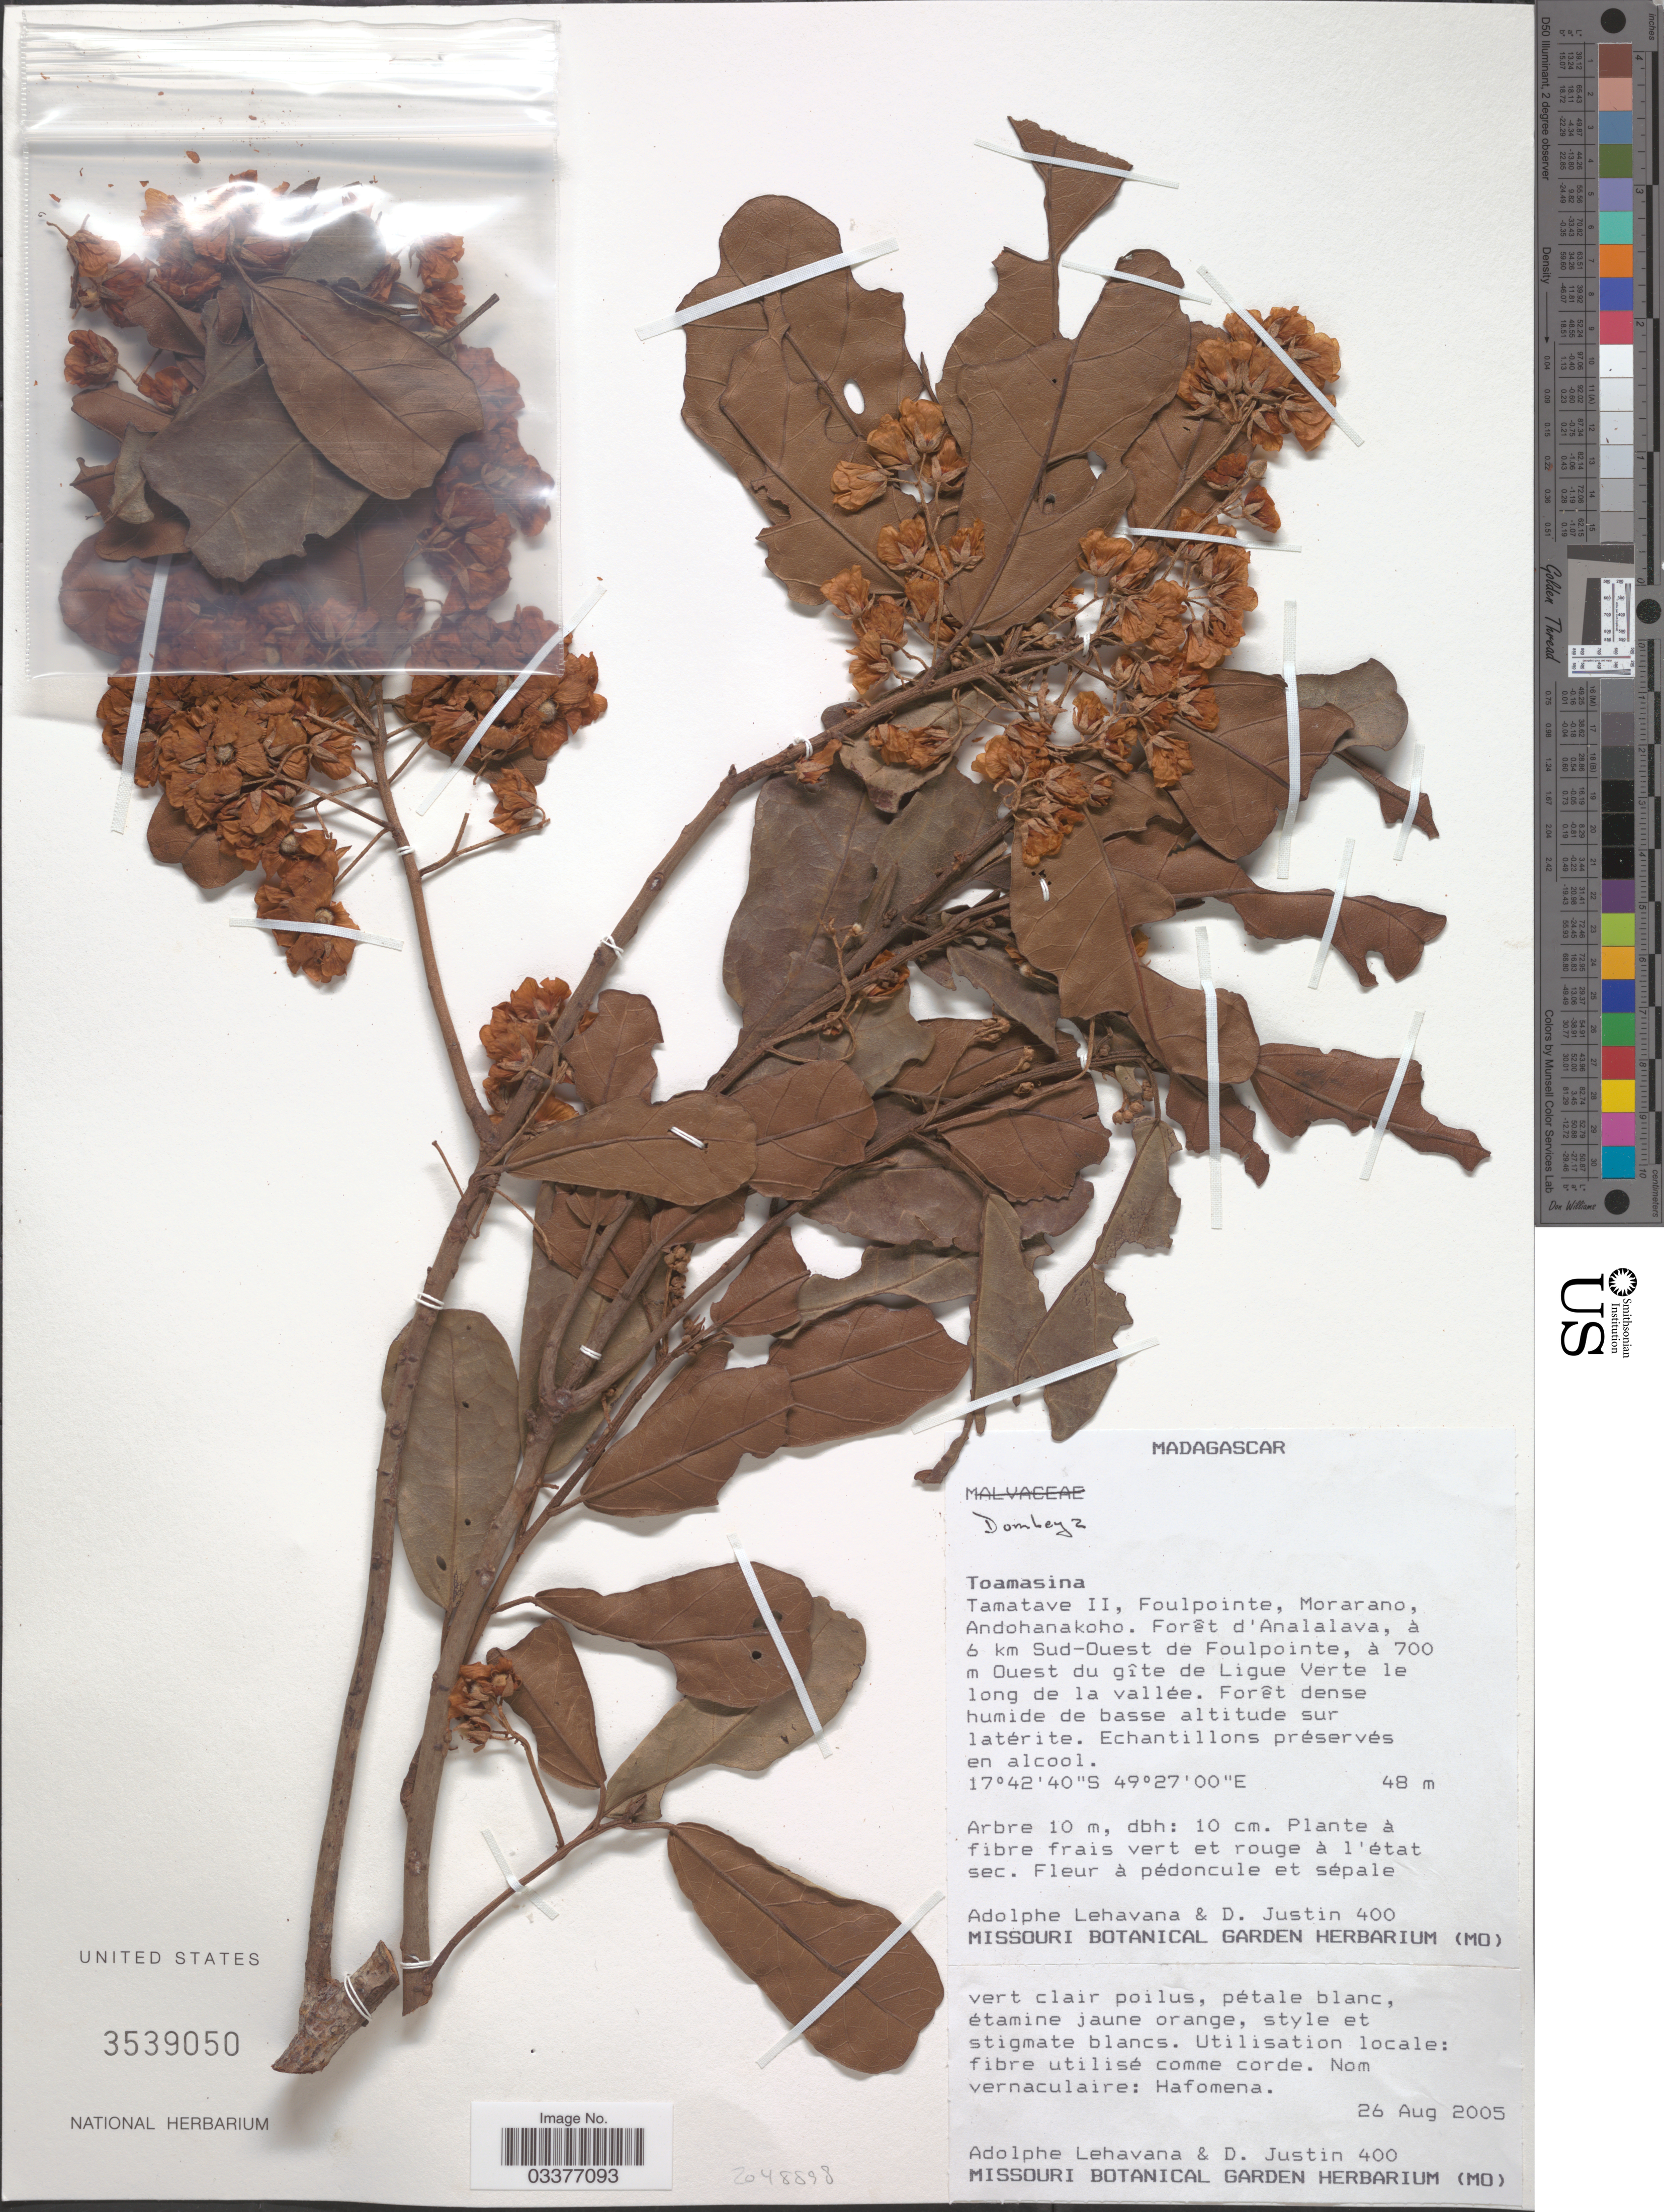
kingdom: Plantae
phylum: Tracheophyta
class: Magnoliopsida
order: Malvales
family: Malvaceae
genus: Dombeya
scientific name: Dombeya sp.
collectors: A. Lehavana & D. Justin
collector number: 400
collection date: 2005-08-26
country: Madagascar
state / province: Atsinanana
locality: Tamatave II, Foulpointe, Morarano, Andohanakoho. Forêt d'Analalava, à 6 km Sud-Ouest de Foulpointe, à 700 m Ouest du gîte de Ligue Verte le long de la vallée.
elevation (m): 48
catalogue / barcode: US 3539050